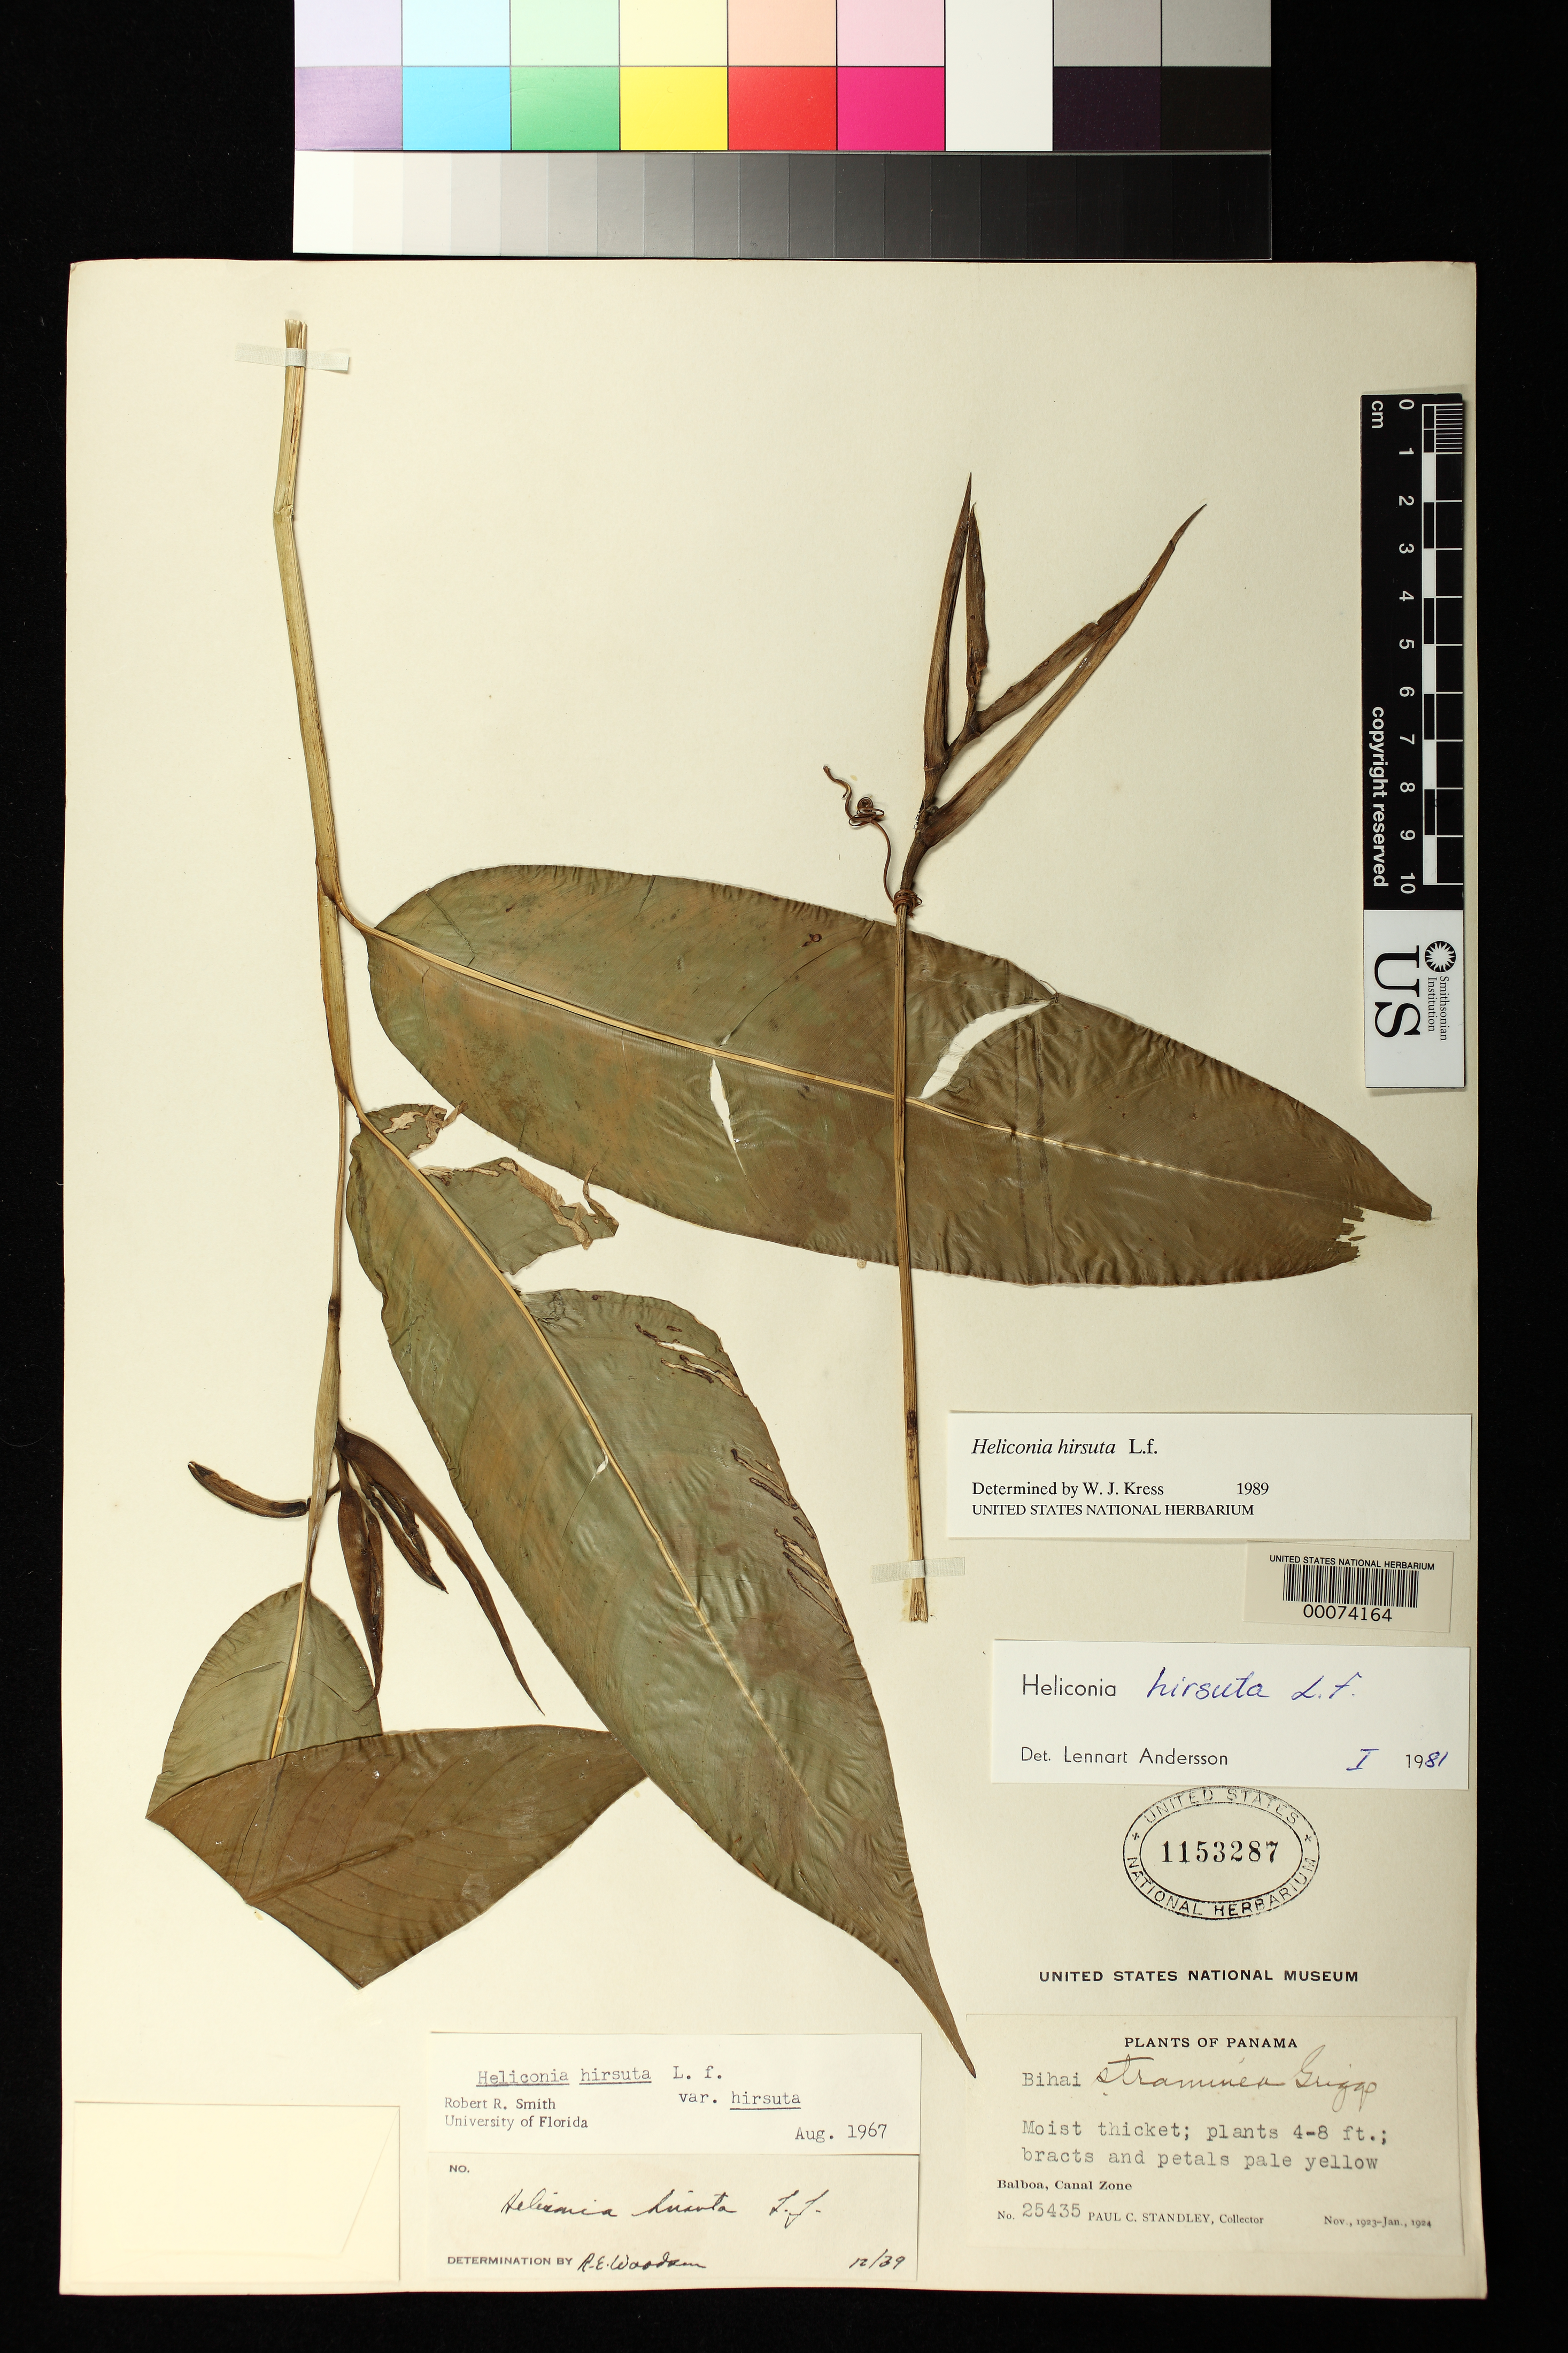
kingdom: Plantae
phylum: Tracheophyta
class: Liliopsida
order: Zingiberales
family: Heliconiaceae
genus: Heliconia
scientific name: Heliconia hirsuta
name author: L. f.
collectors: P. C. Standley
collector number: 25435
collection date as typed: Nov 1923 to -- Jan 1924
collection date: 1923-11/1924-01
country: Panama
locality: Balboa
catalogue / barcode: US 1153287